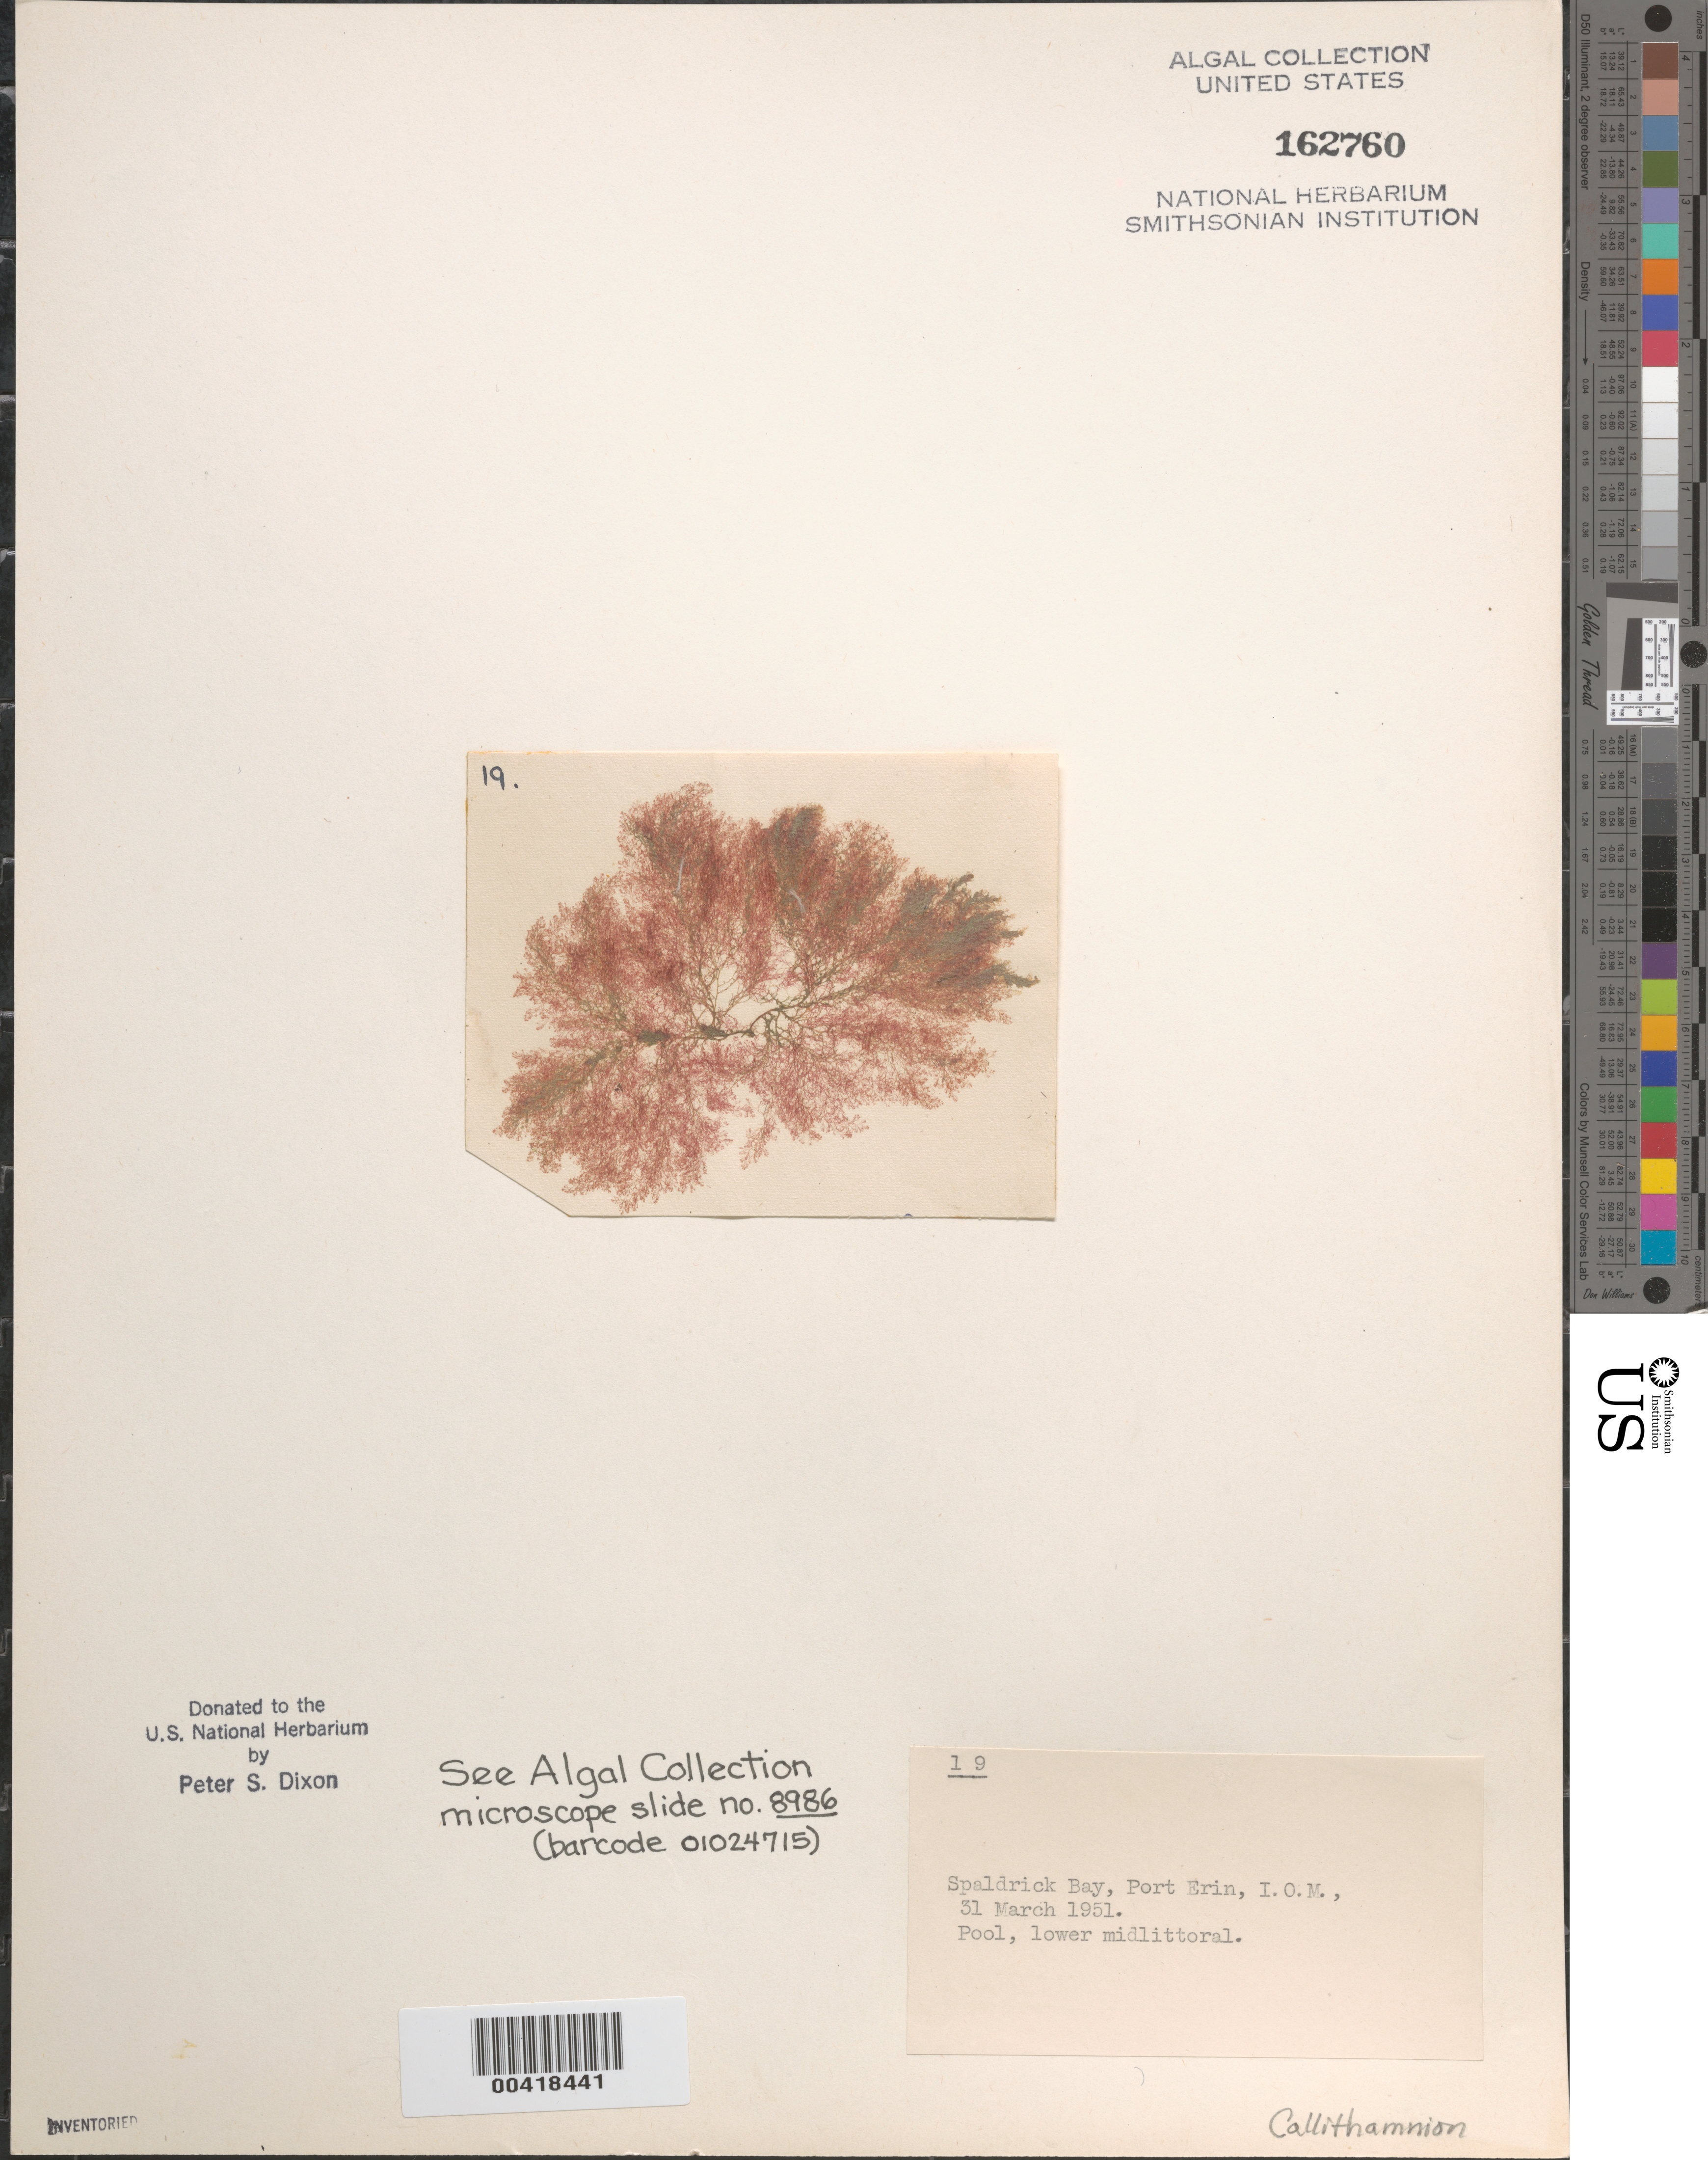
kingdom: Plantae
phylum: Rhodophyta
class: Florideophyceae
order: Ceramiales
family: Callithamniaceae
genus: Callithamnion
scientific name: Callithamnion sp.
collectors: P. S. Dixon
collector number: PSD 19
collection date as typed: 31 Mar 1951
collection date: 1951-03-31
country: United Kingdom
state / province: England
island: Isle of Man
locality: Spaldrick Bay, Port Erin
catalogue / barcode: US 162760